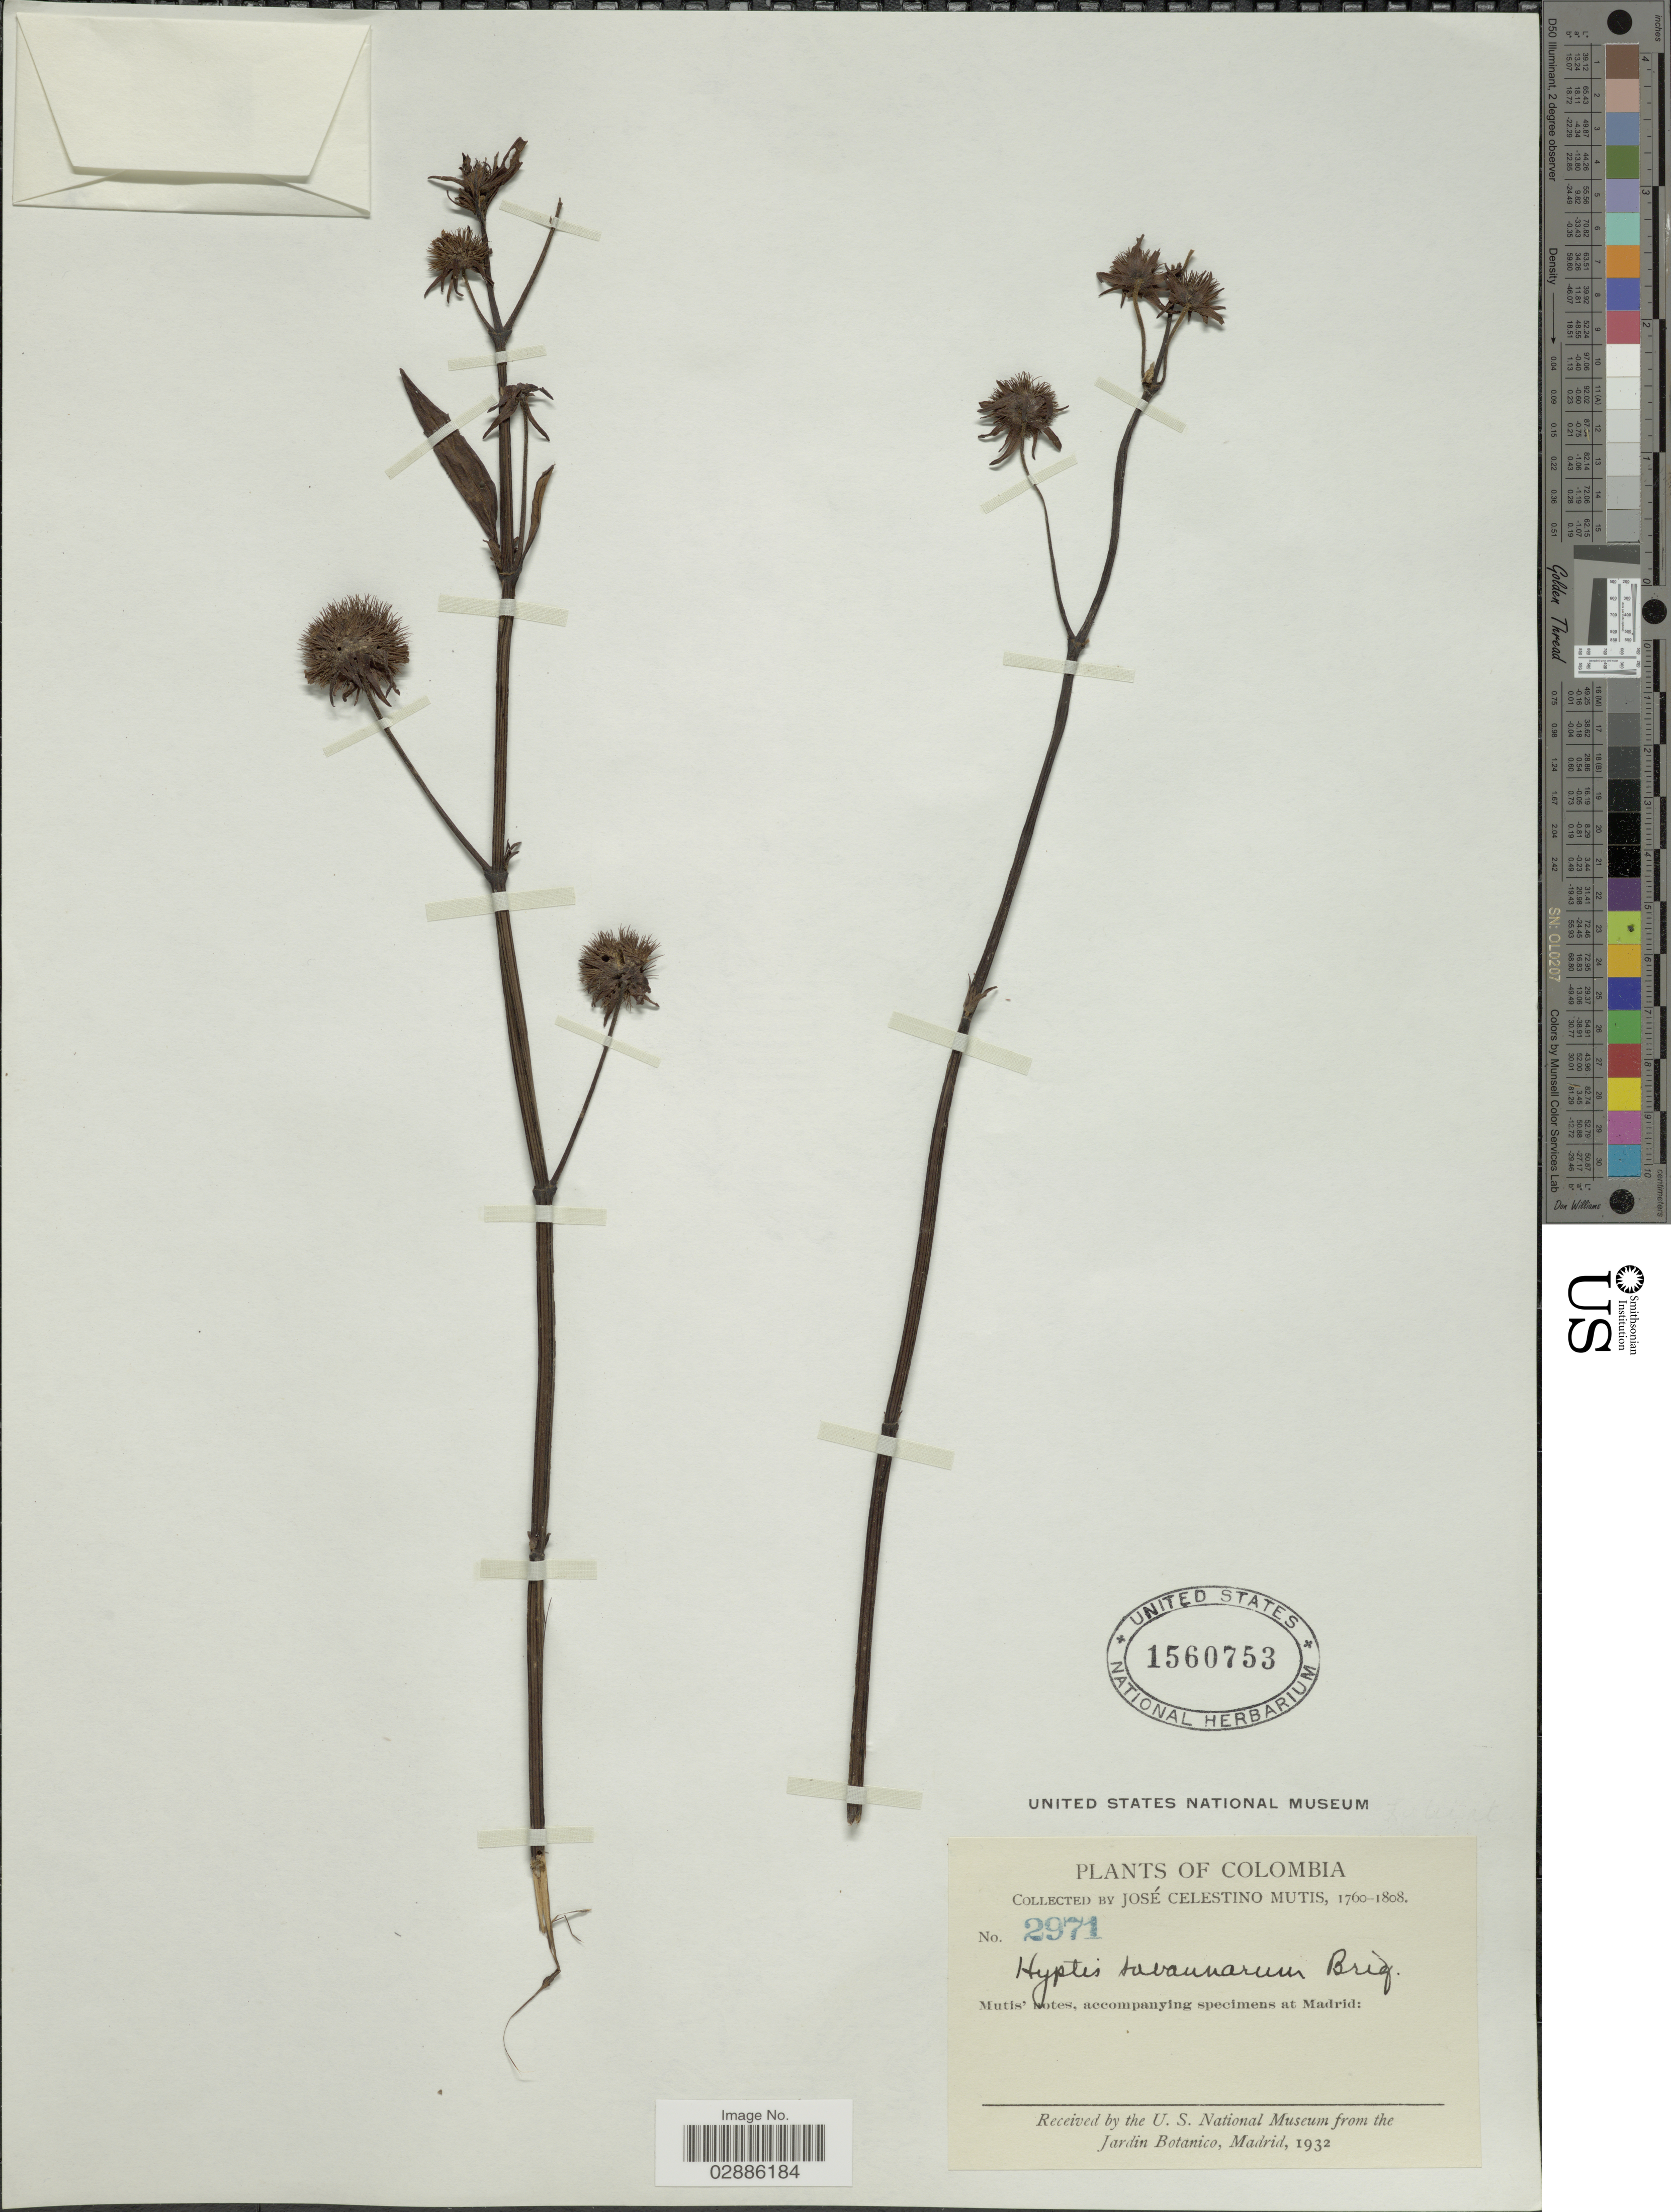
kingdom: Plantae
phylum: Tracheophyta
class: Magnoliopsida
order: Lamiales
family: Lamiaceae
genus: Hyptis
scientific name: Hyptis savannarum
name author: Briq.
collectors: J. C. B. Mutis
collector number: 2971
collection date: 1760/1808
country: Colombia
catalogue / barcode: US 1560753